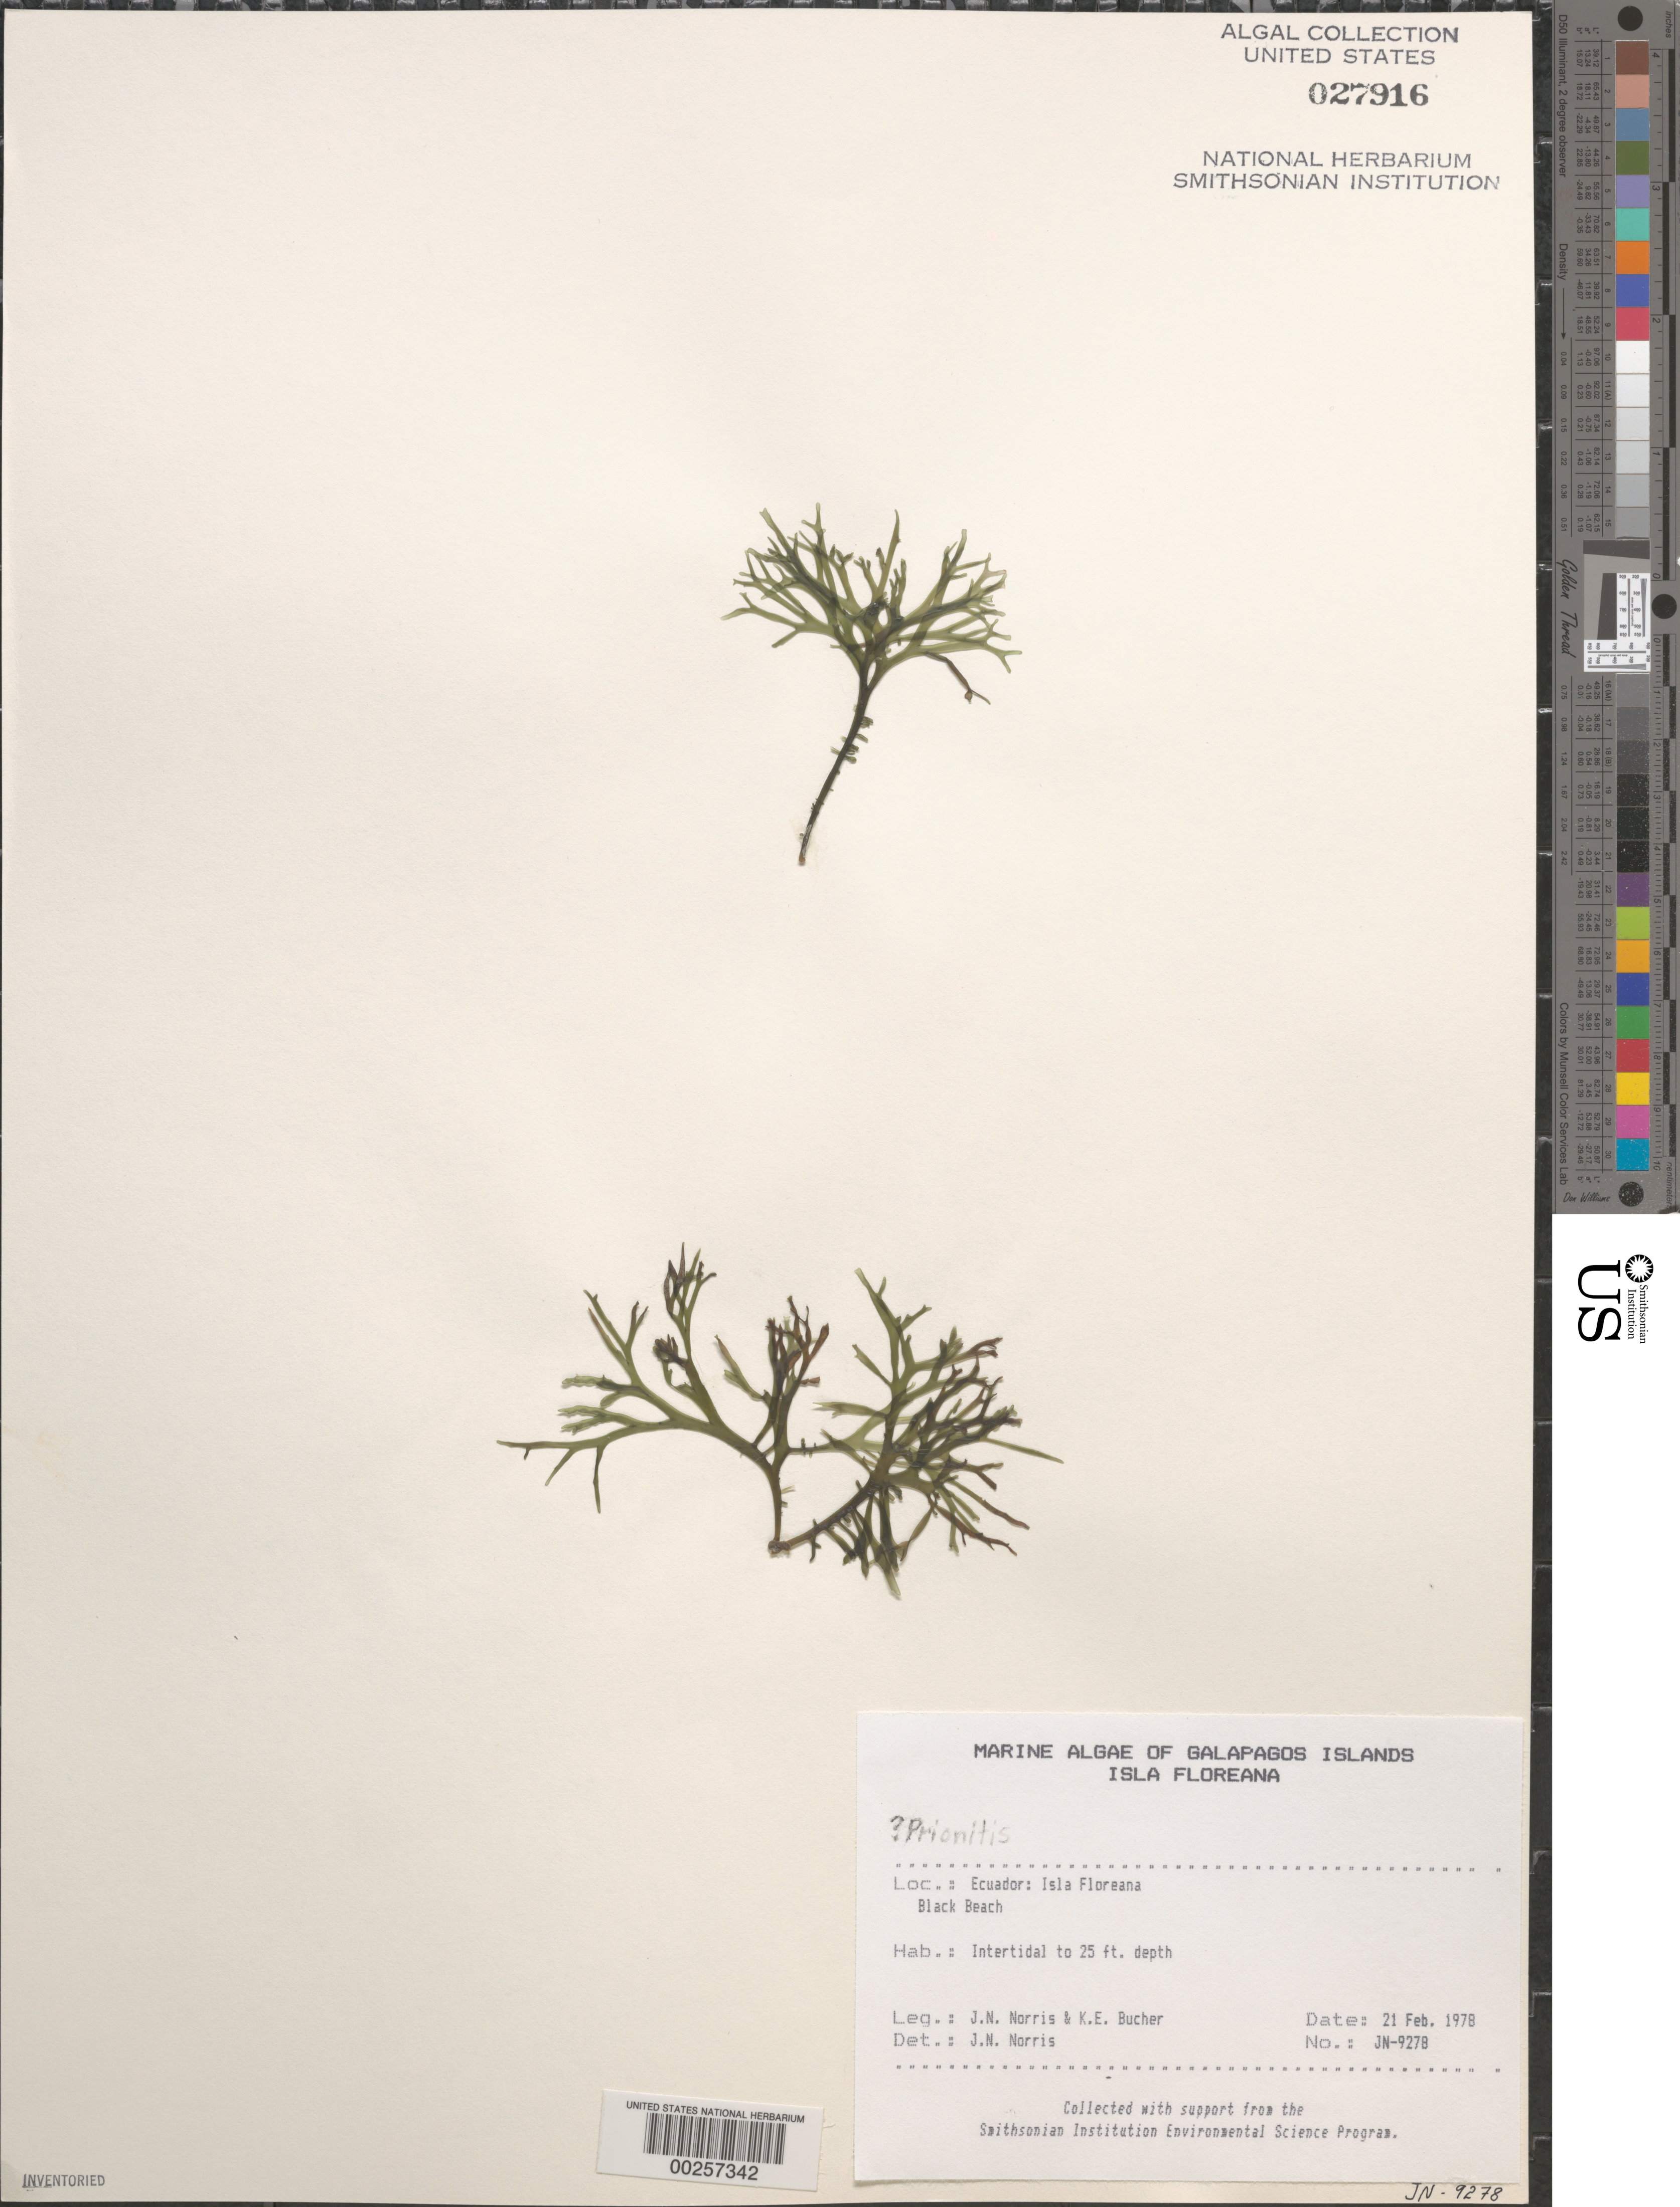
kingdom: Plantae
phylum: Rhodophyta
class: Florideophyceae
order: Cryptonemiales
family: Cryptonemiaceae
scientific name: Prionitis sp.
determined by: Norris, James N.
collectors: J. N. Norris & K. E. Bucher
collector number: JN-9278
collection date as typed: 21 Feb 1978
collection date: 1978-02-21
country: Ecuador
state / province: Colón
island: Floreana [Charles, Santa Maria]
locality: Black Beach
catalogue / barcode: US 27916